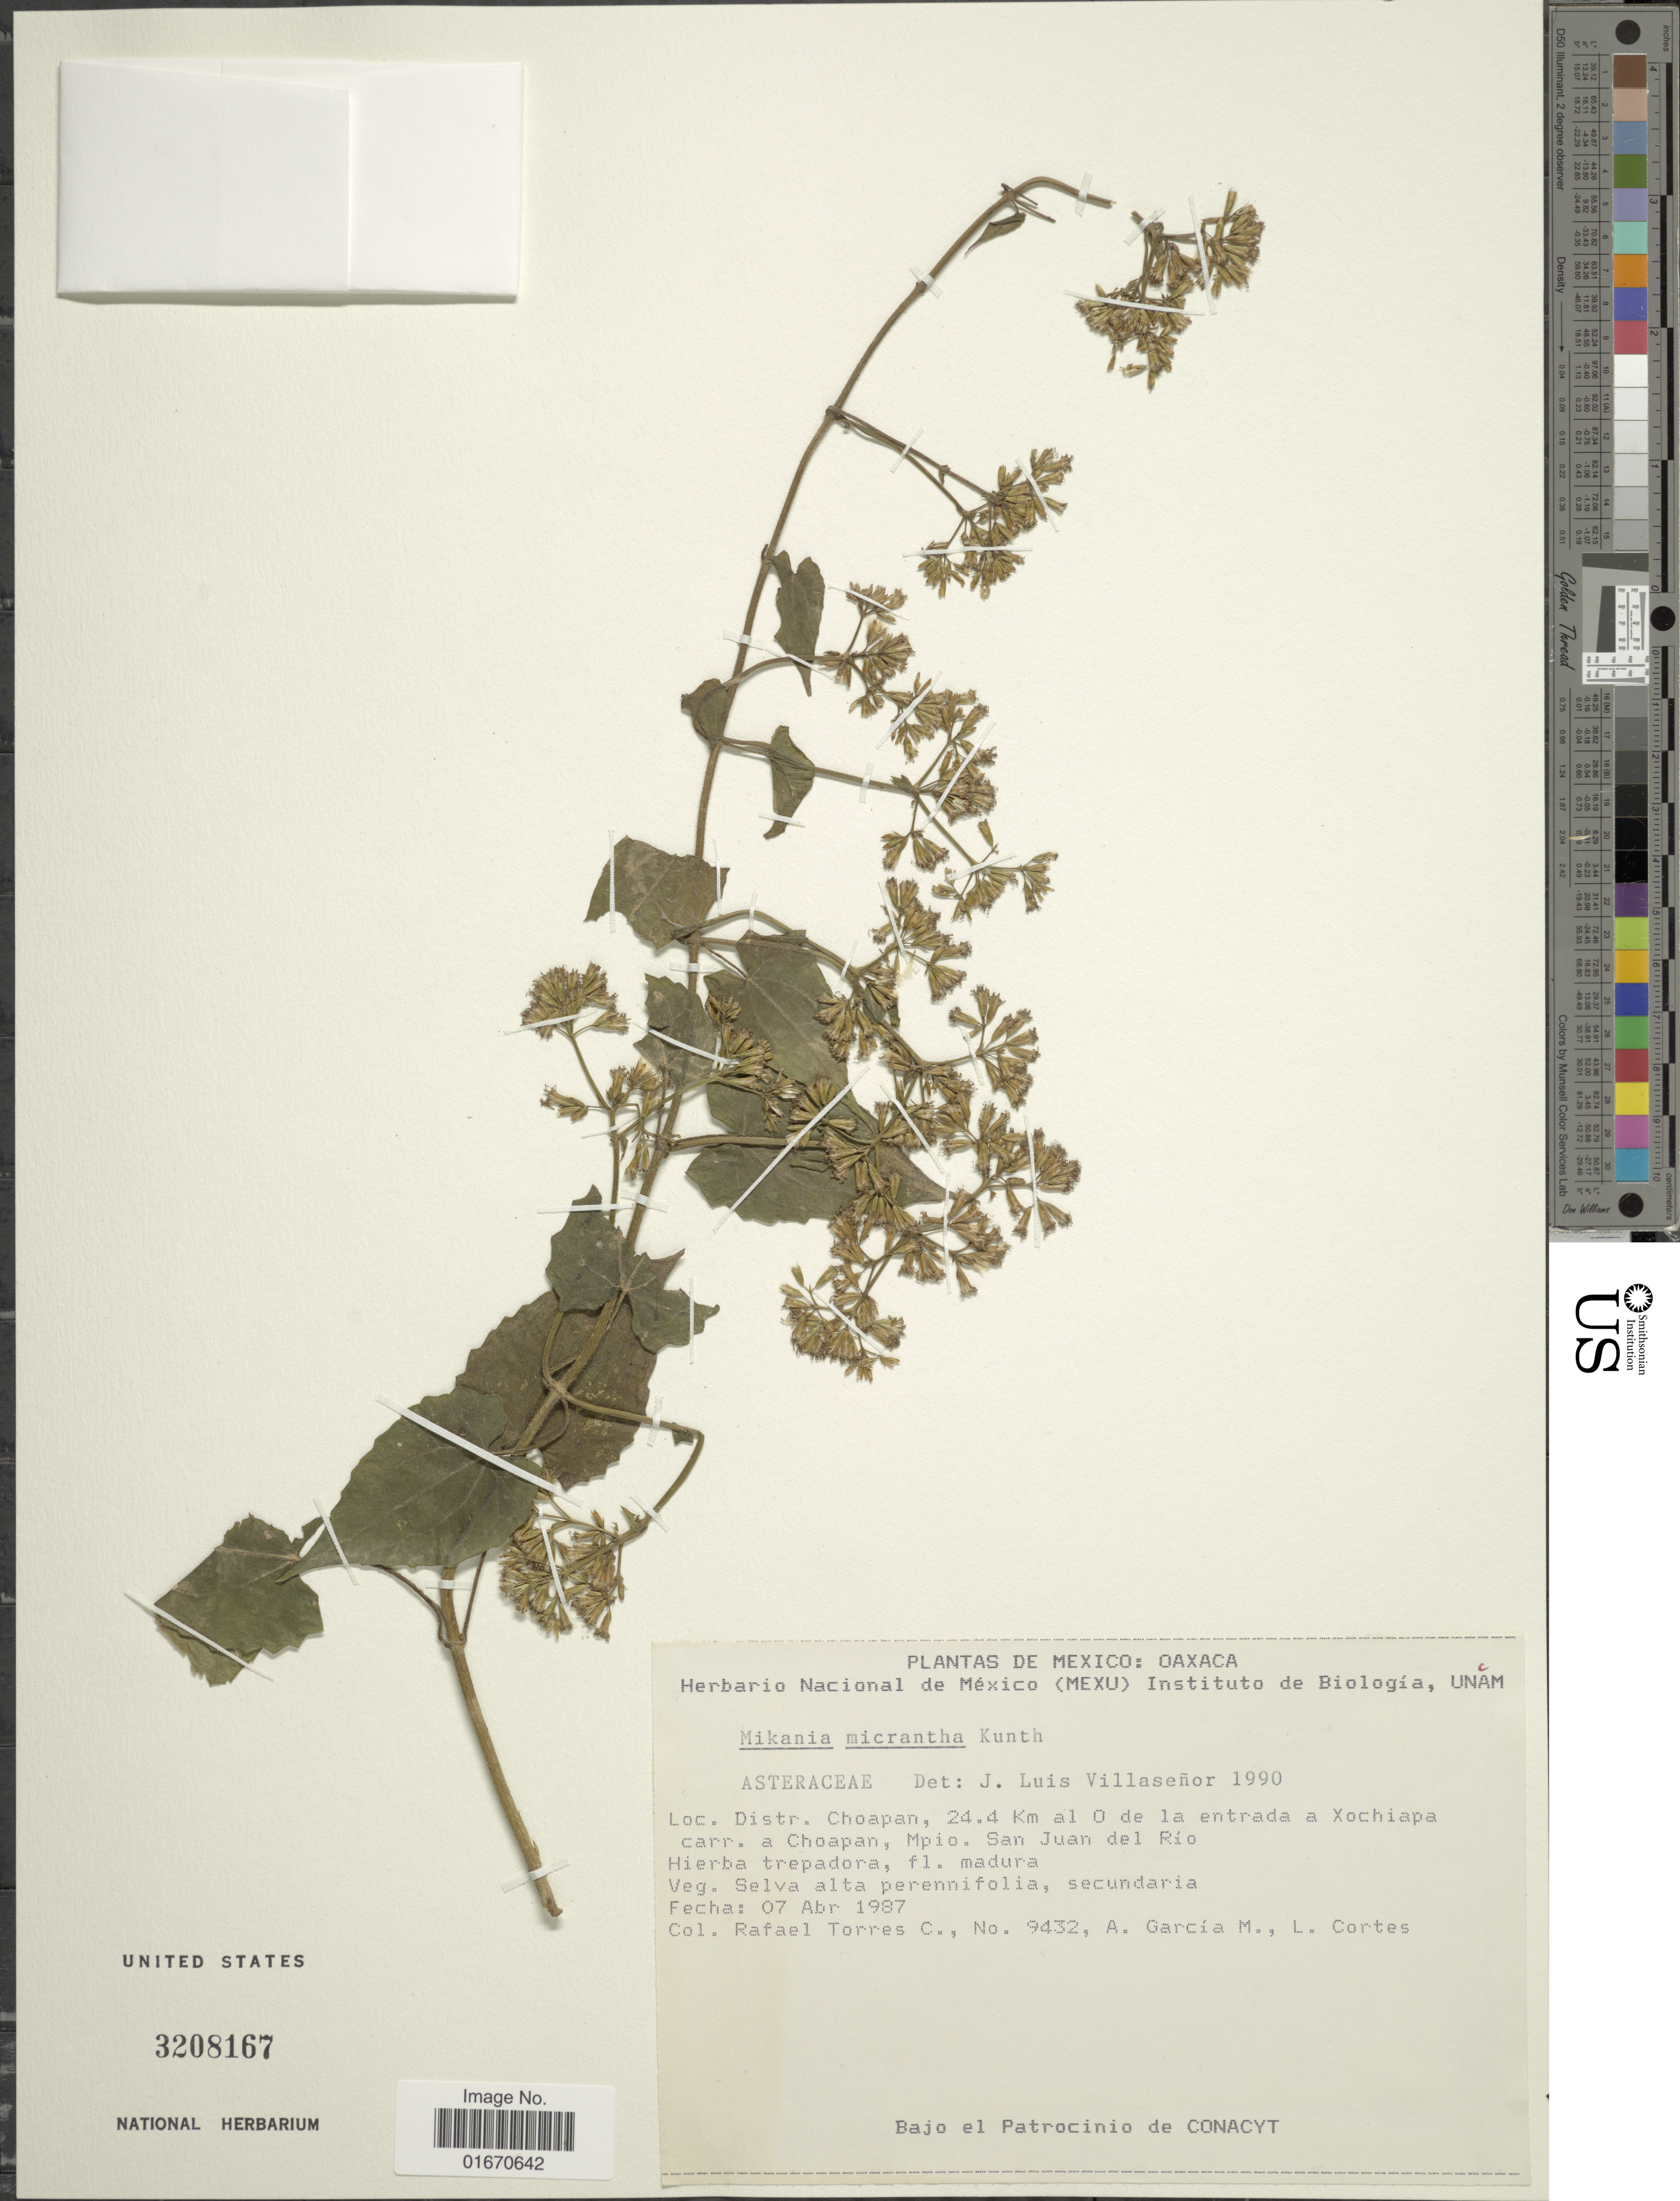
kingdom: Plantae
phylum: Tracheophyta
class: Magnoliopsida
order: Asterales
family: Asteraceae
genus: Mikania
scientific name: Mikania micrantha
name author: Kunth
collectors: R. Torres C., A. García M. & L. Cortes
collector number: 9432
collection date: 1987-04-07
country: Mexico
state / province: Oaxaca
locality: Distr. Choapan, 24.4 km al O de la entrada a Xochiapa carr. a Choapan, Mpio. San Juan del Rio Hierba trepadora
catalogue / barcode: US 3208167